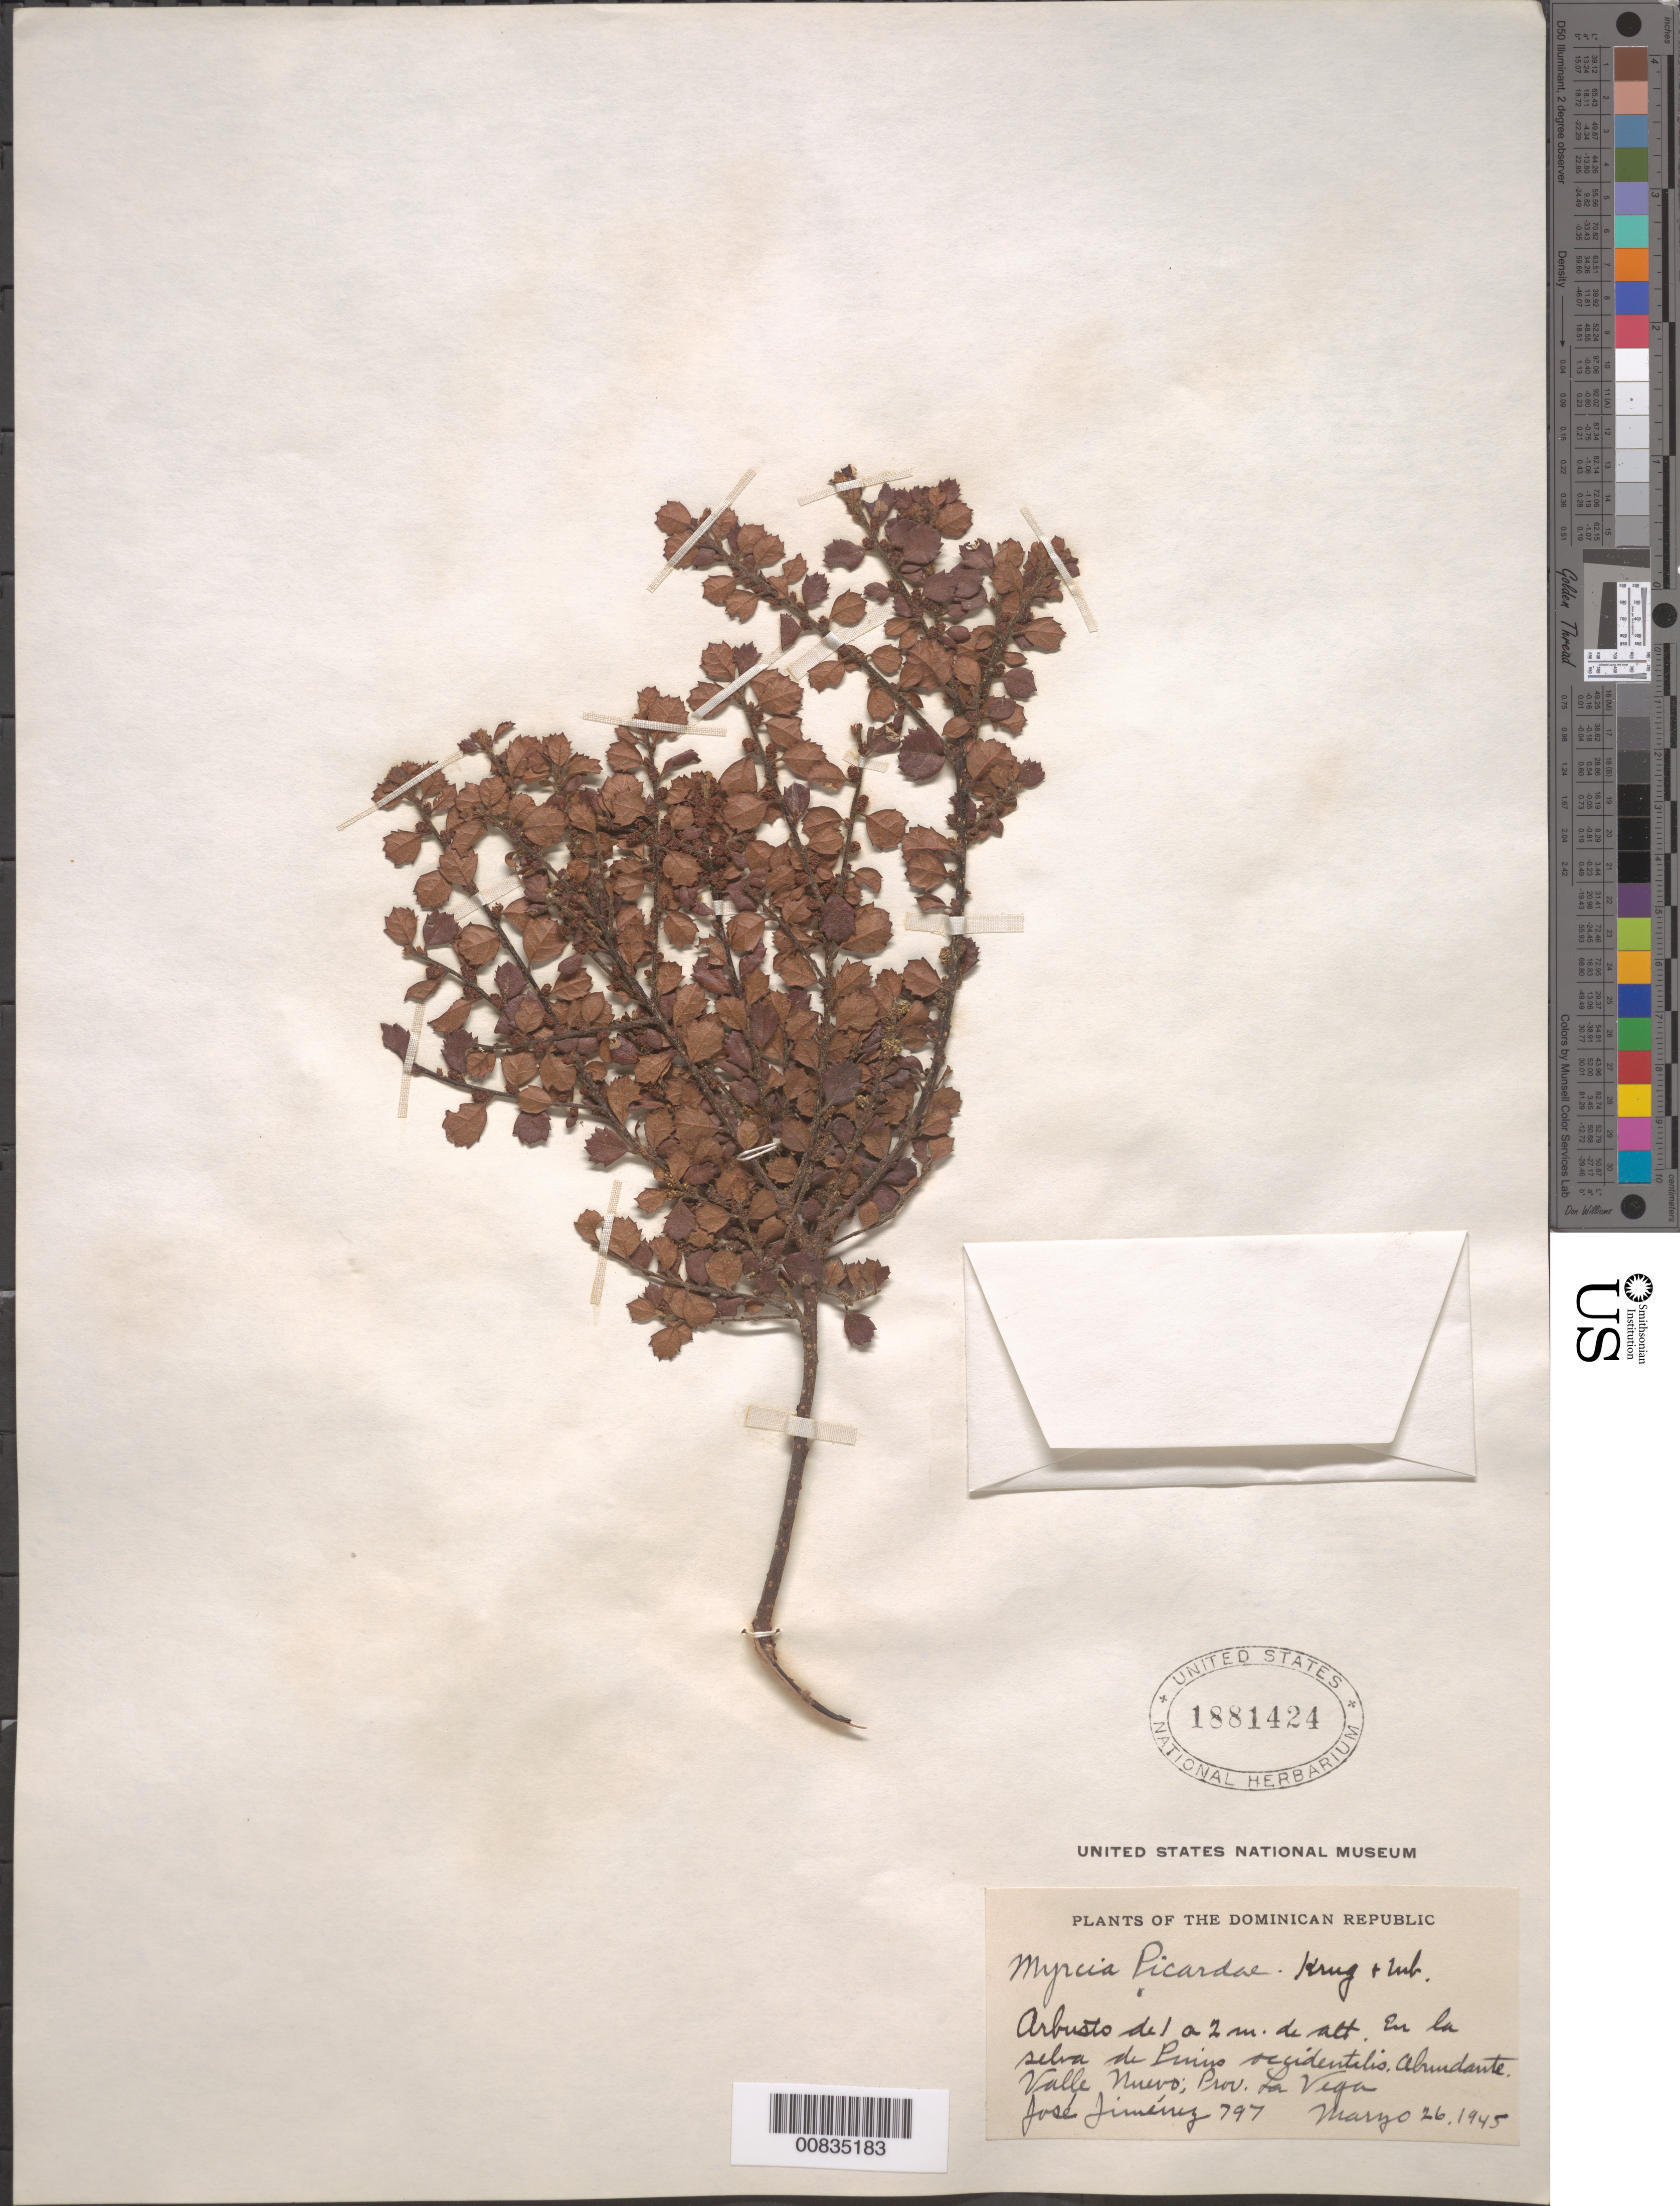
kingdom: Plantae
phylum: Tracheophyta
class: Magnoliopsida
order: Fagales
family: Myricaceae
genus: Morella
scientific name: Morella picardae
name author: (Krug & Urb.) Wilbur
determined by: Strong, Mark T., (BOT), Smithsonian Institution - National Museum of Natural History (UNITED STATES)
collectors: J. J. Jiménez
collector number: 797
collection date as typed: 26 Mar 1945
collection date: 1945-03-26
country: Dominican Republic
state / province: La Vega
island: Hispaniola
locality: Valle Nuevo.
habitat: Selva de Pinus occidentalis.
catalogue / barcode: US 1881424